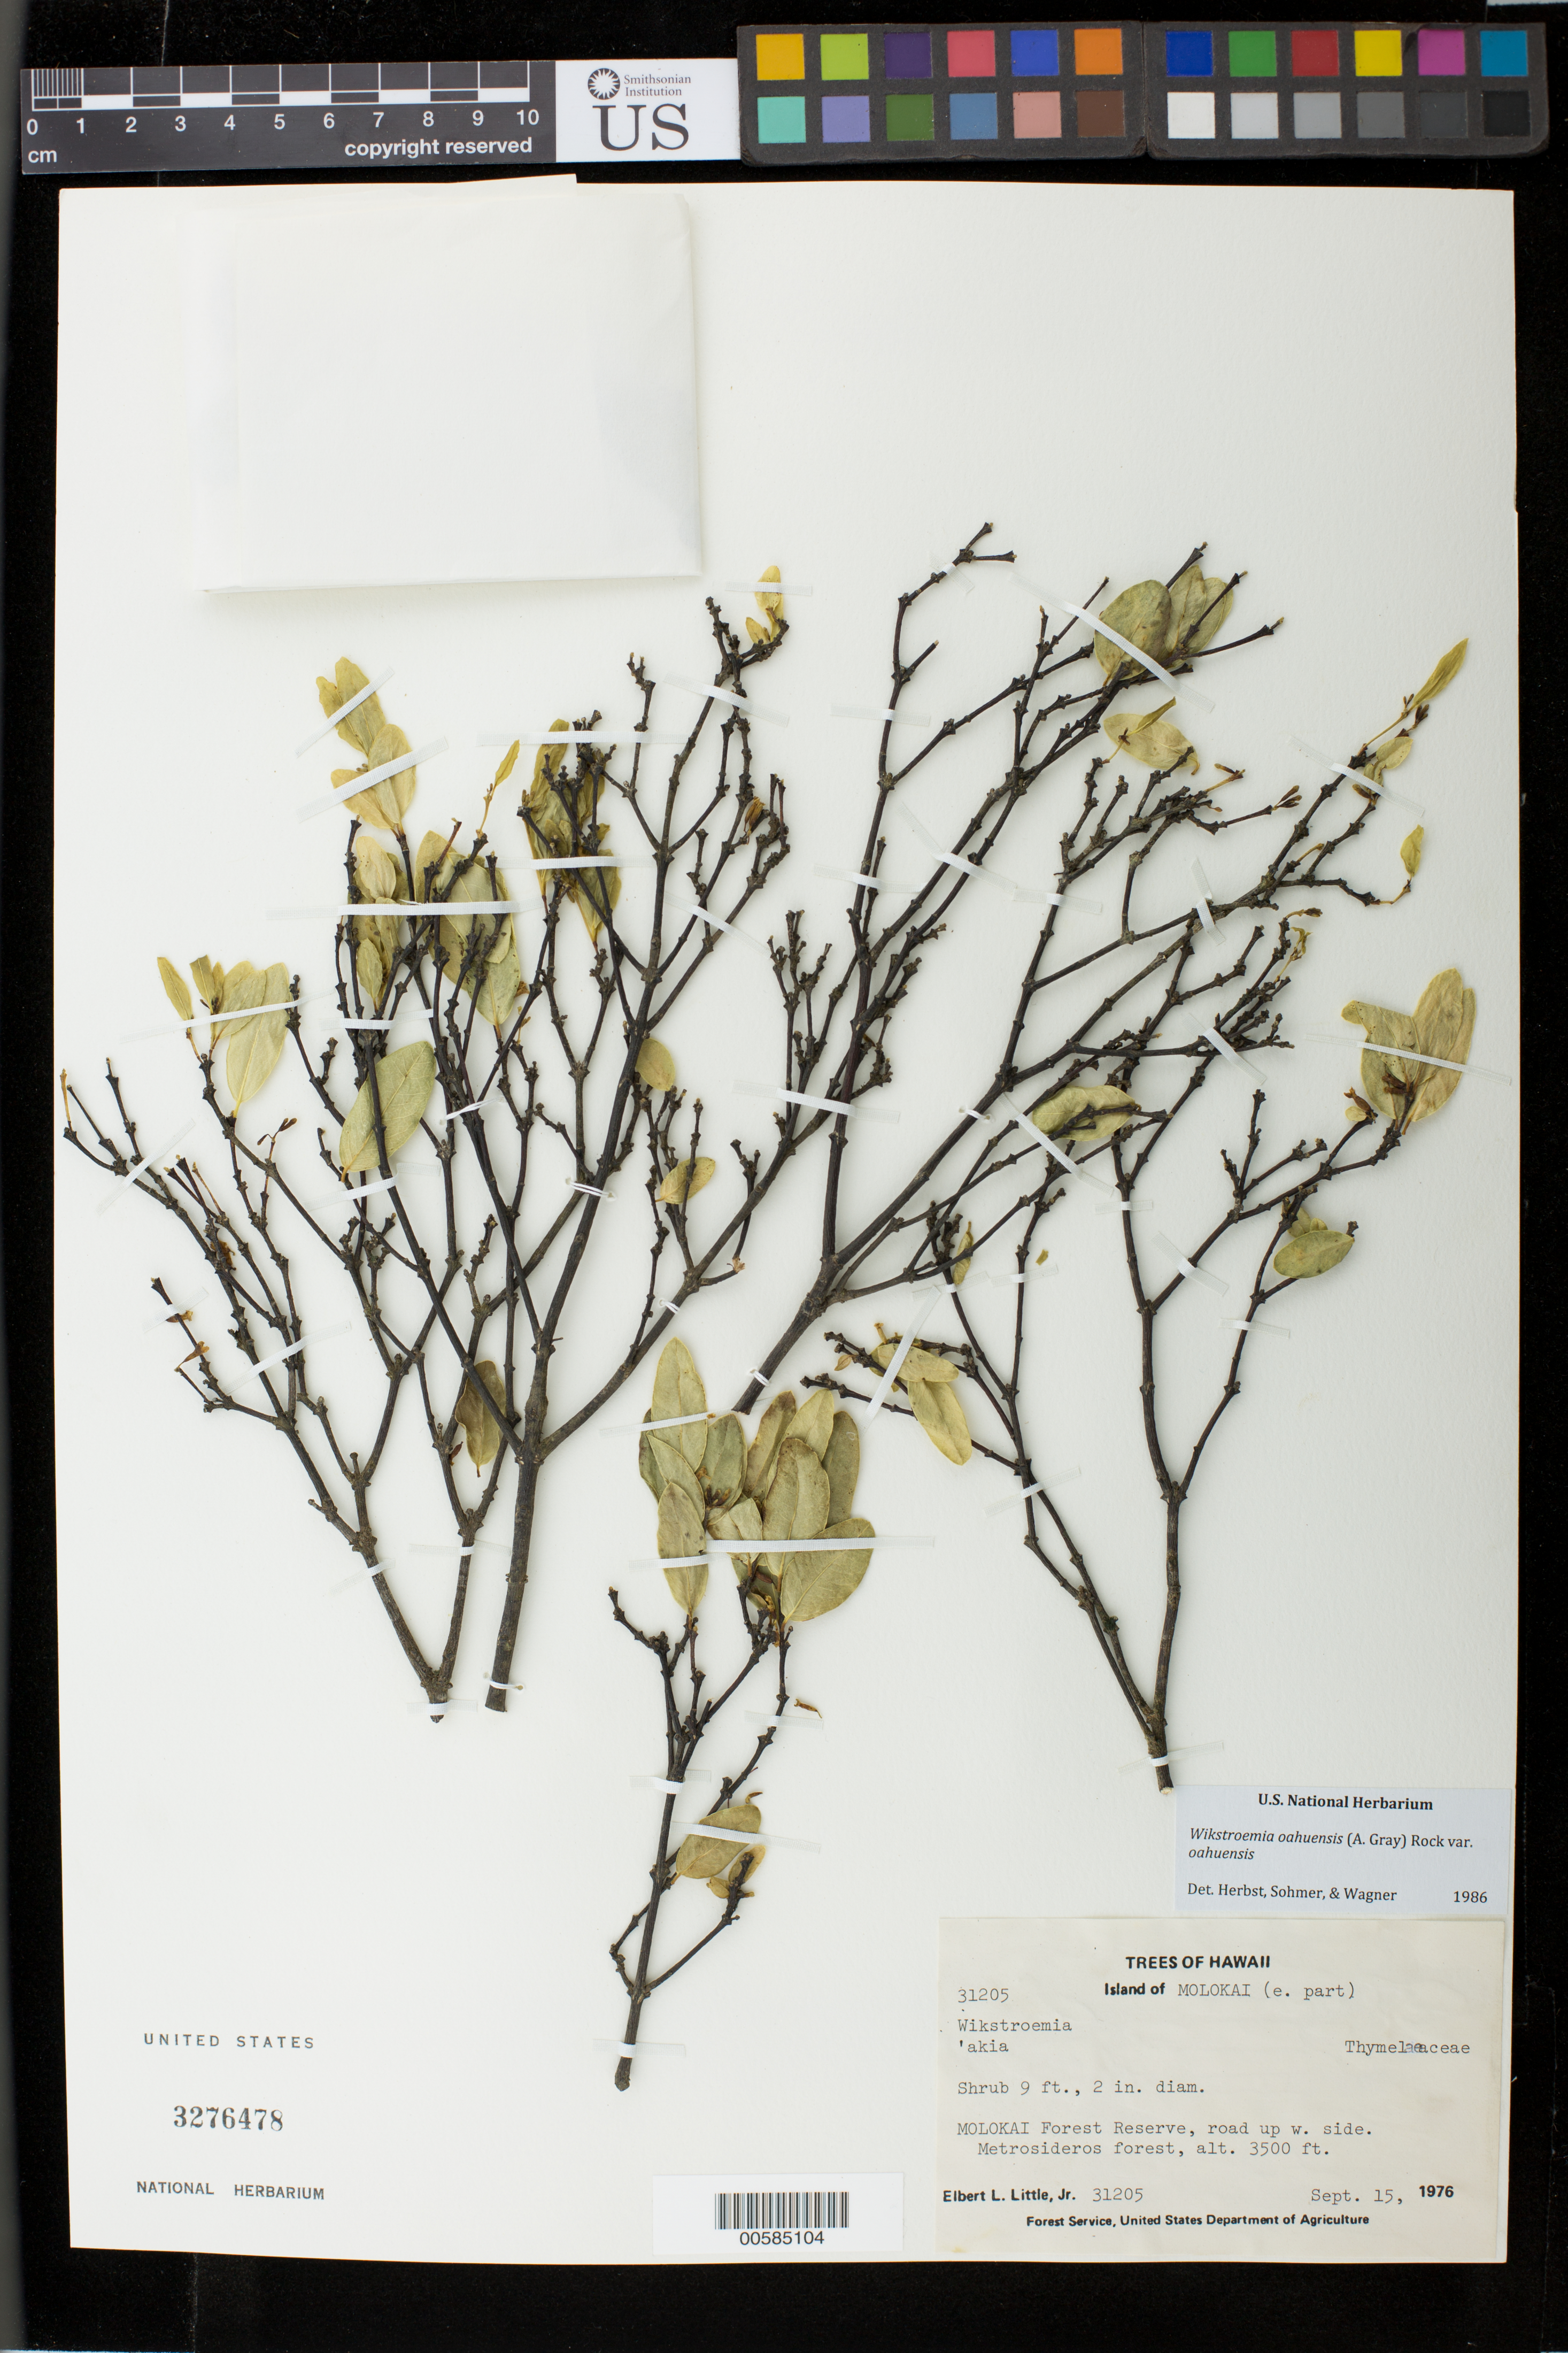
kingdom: Plantae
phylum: Tracheophyta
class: Magnoliopsida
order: Malvales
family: Thymelaeaceae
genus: Wikstroemia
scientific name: Wikstroemia oahuensis var. oahuensis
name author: (A. Gray) Rock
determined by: Herbst, D. R.; Sohmer, S. H.; Wagner, W. L.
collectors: E. L. Little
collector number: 31205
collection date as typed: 15 Sep 1976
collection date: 1976-09-15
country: United States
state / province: Hawaii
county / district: Maui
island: Moloka'i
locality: E Molokai, Molokai For Res, road up W side.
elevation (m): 1067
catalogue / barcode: US 3276478